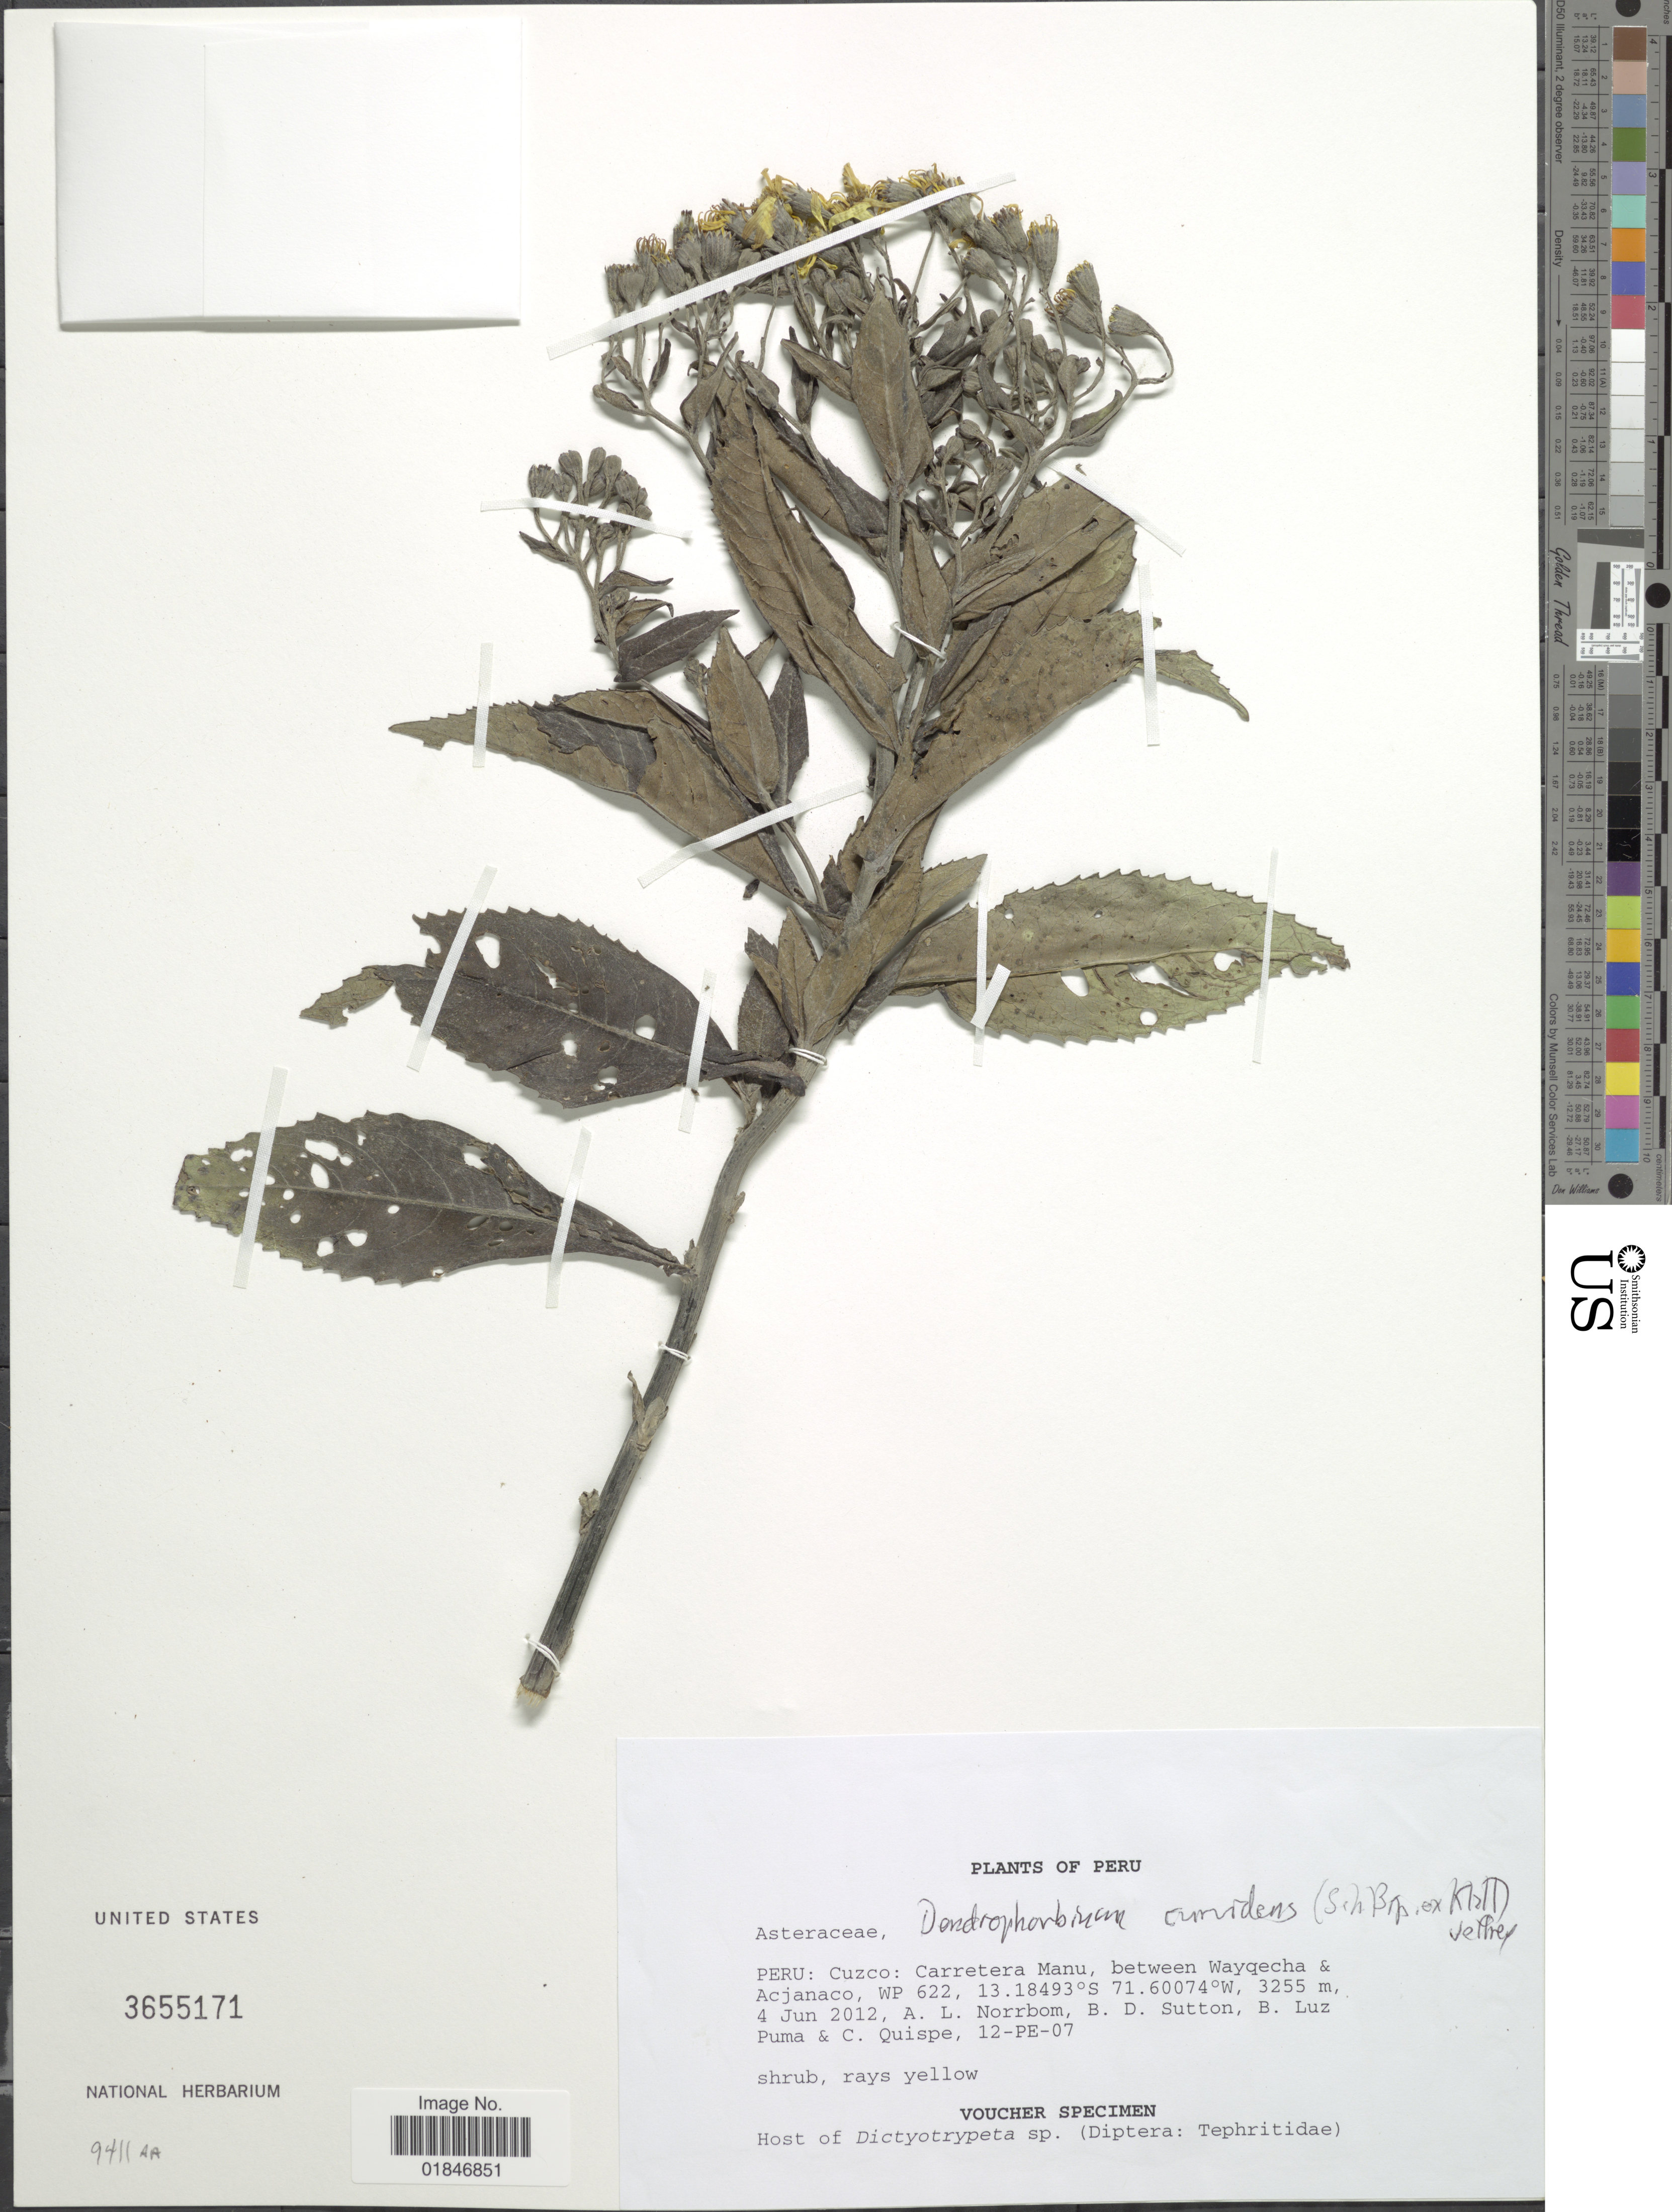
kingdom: Plantae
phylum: Tracheophyta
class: Magnoliopsida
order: Asterales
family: Asteraceae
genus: Dendrophorbium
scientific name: Dendrophorbium curvidens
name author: (Sch. Bip. ex Klatt) C. Jeffrey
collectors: A. L. Norrbom, B. Sutton, B. Luz Puma & C. Quispe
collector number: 12-PE-07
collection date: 2012-06-04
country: Peru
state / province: Cusco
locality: Carretera Manu, between Wayqecha & Acjanaco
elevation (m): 3255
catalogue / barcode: US 3655171